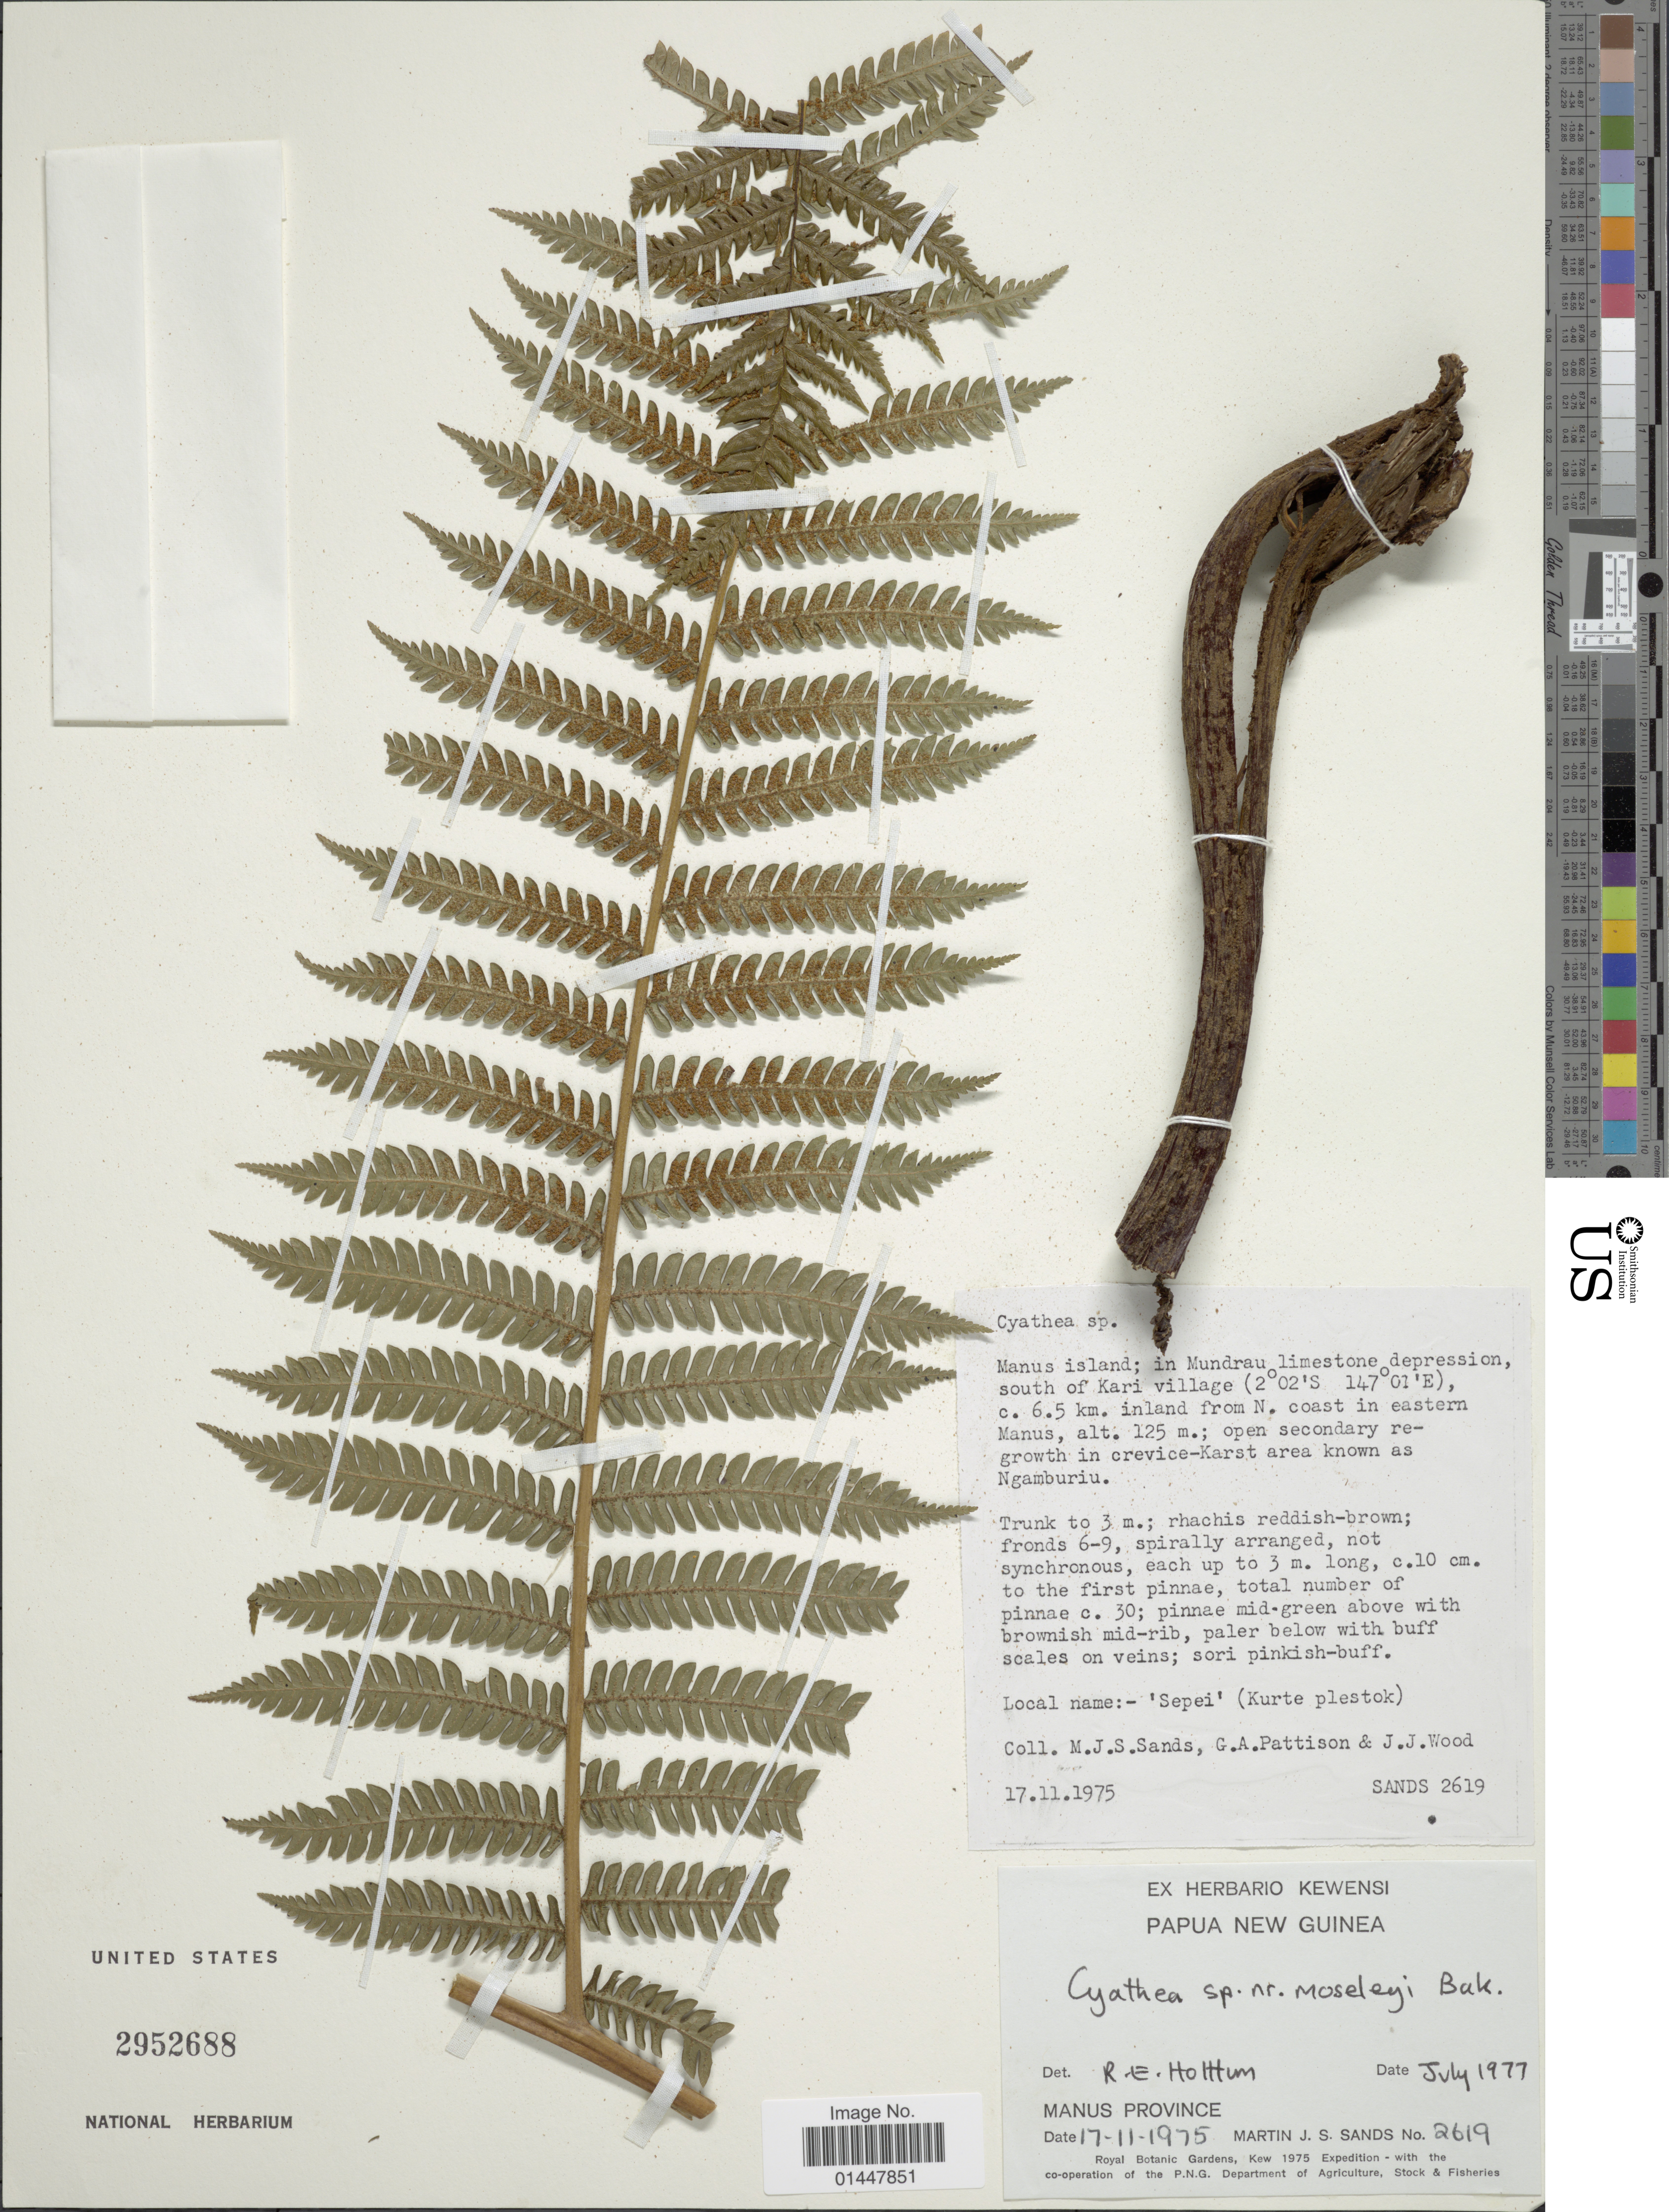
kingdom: Plantae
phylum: Tracheophyta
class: Polypodiopsida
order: Cyatheales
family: Cyatheaceae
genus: Sphaeropteris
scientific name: Sphaeropteris moseleyi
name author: (Baker) R.M. Tryon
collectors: M. Sands, G. Pattison & J. Wood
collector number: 2619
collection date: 1975-11-17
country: Papua New Guinea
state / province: Manus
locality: Manus Province, Manus Island, Mundrau limestone depression, south of Kari village, c. 6.5 km inland from N coast in eastern Manus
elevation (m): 125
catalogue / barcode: US 2952688